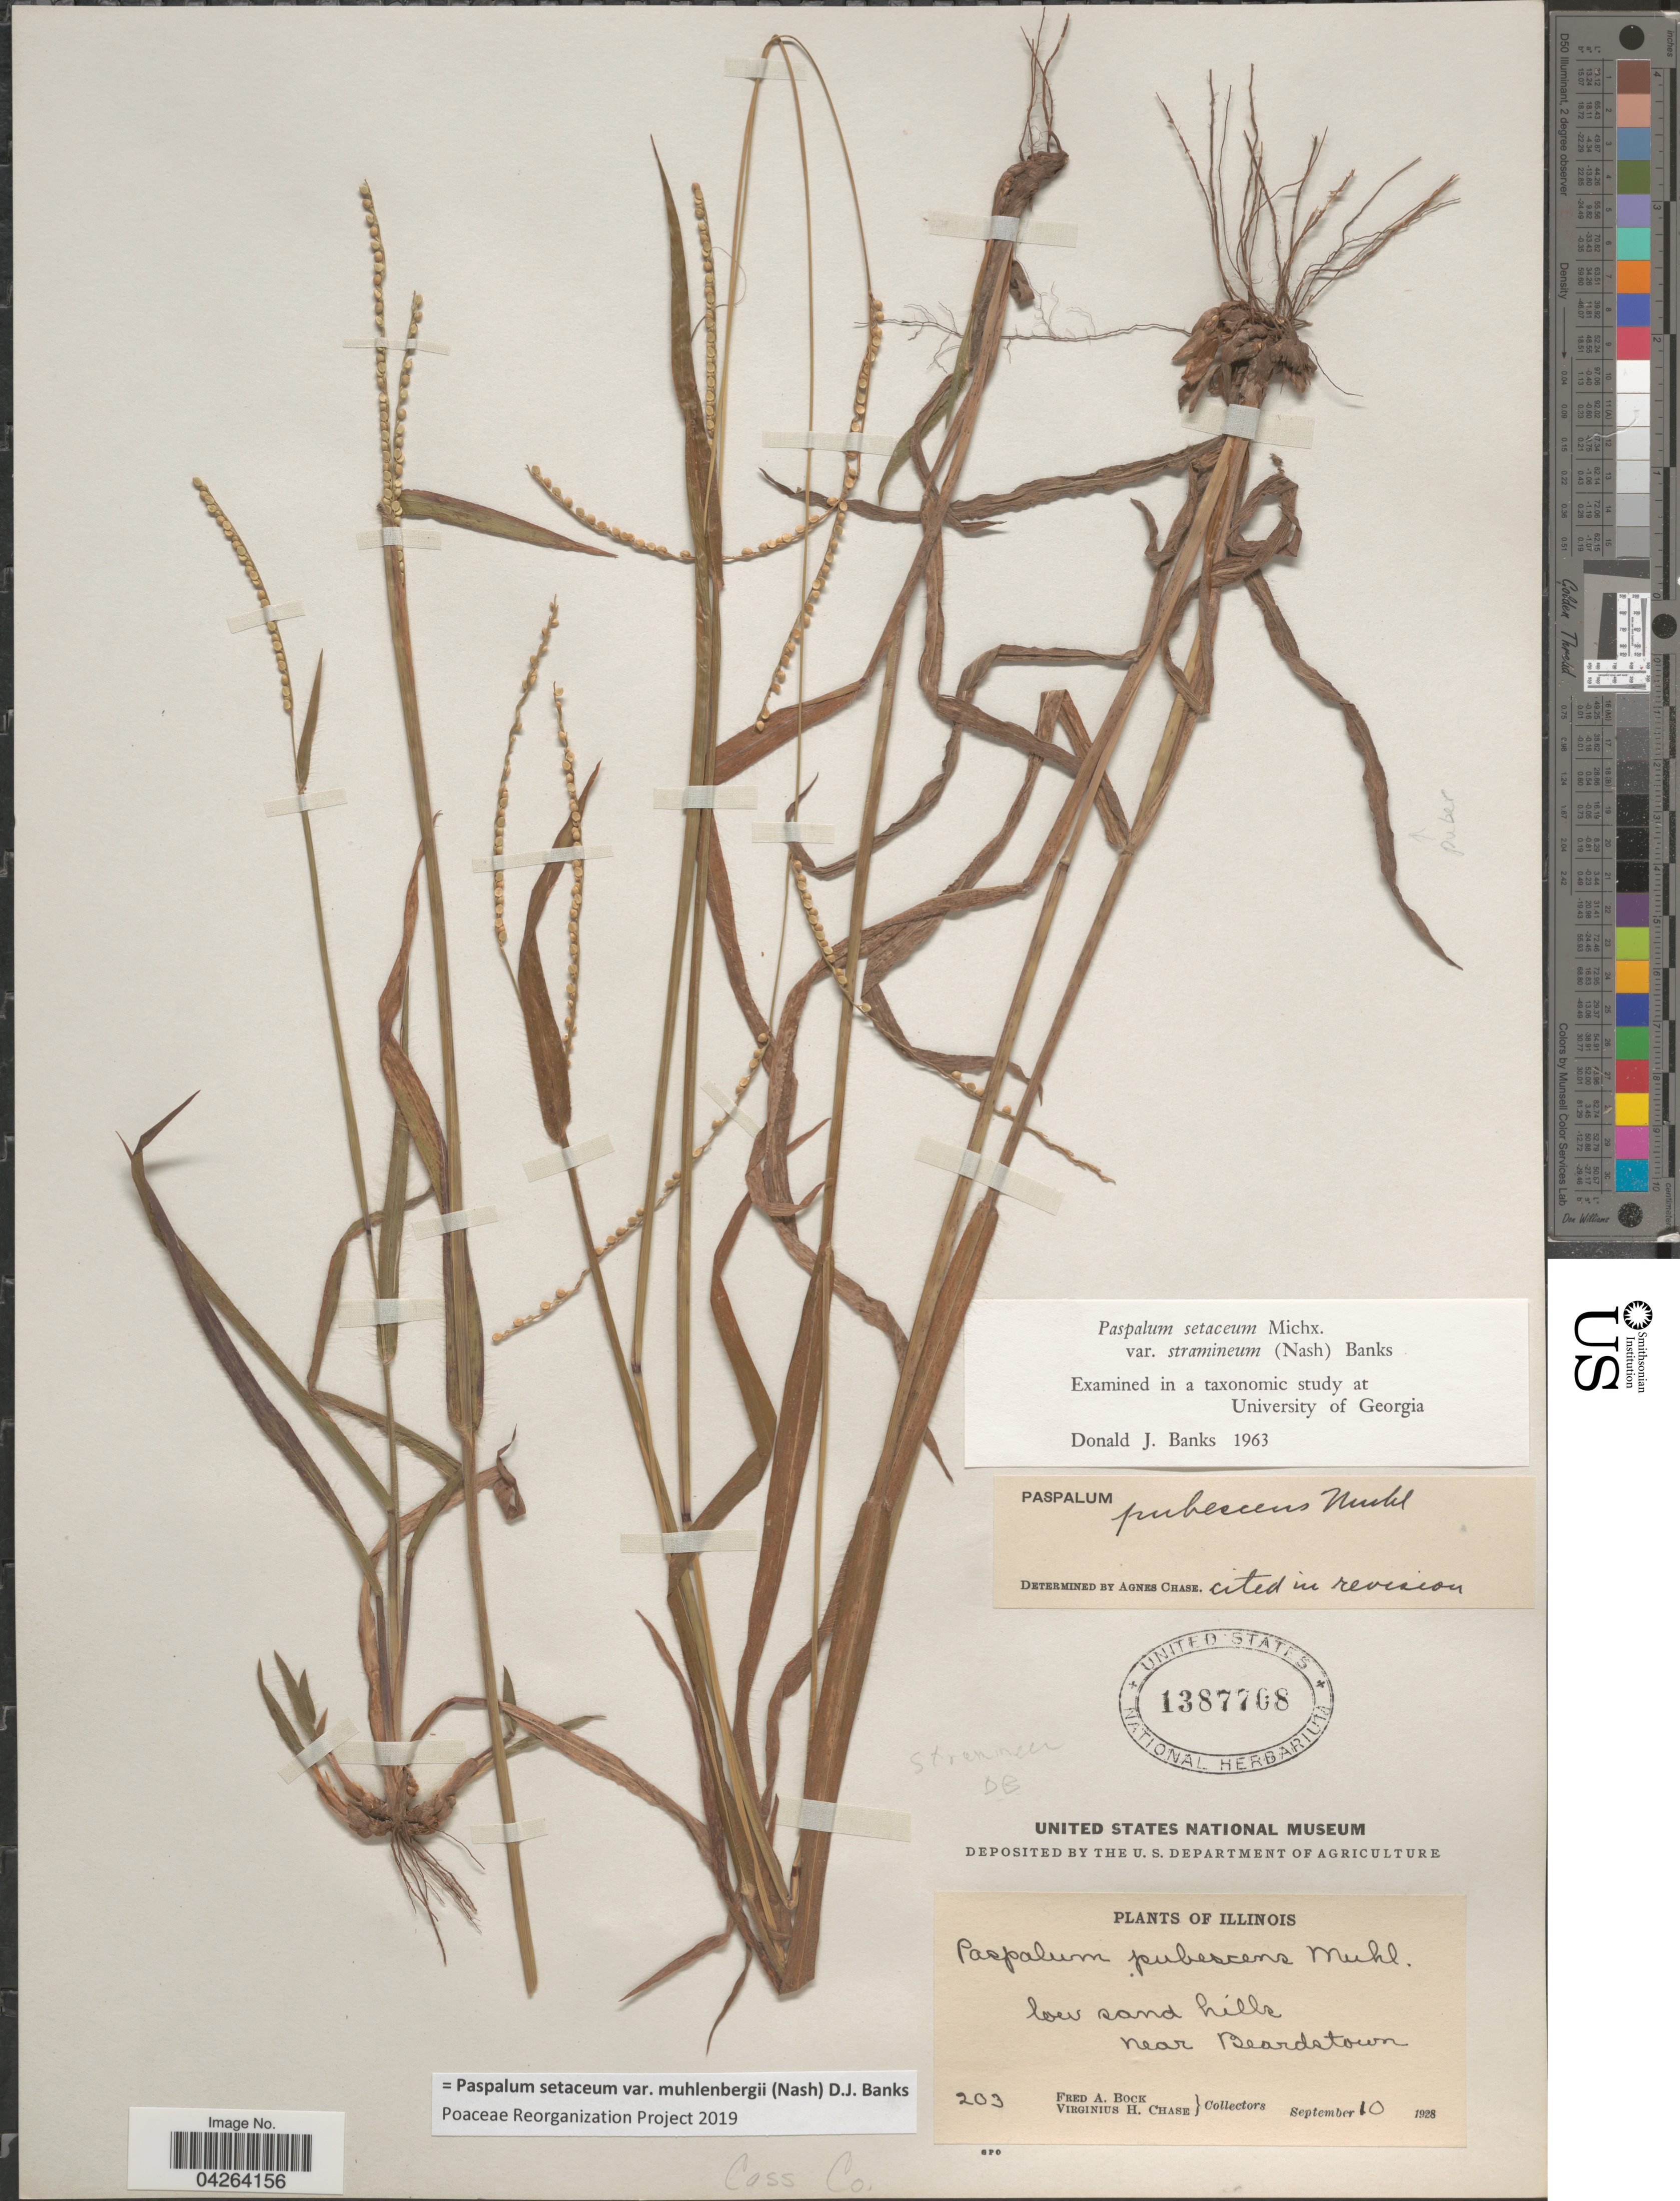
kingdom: Plantae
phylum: Tracheophyta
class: Liliopsida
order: Poales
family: Poaceae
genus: Paspalum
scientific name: Paspalum setaceum var. muhlenbergii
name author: (Nash) D.J. Banks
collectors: F. Bock & V. H. Chase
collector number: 203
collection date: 1928-09-10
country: United States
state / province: Illinois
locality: Low sand hills near Beardstown. Coss Co.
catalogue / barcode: US 1387708